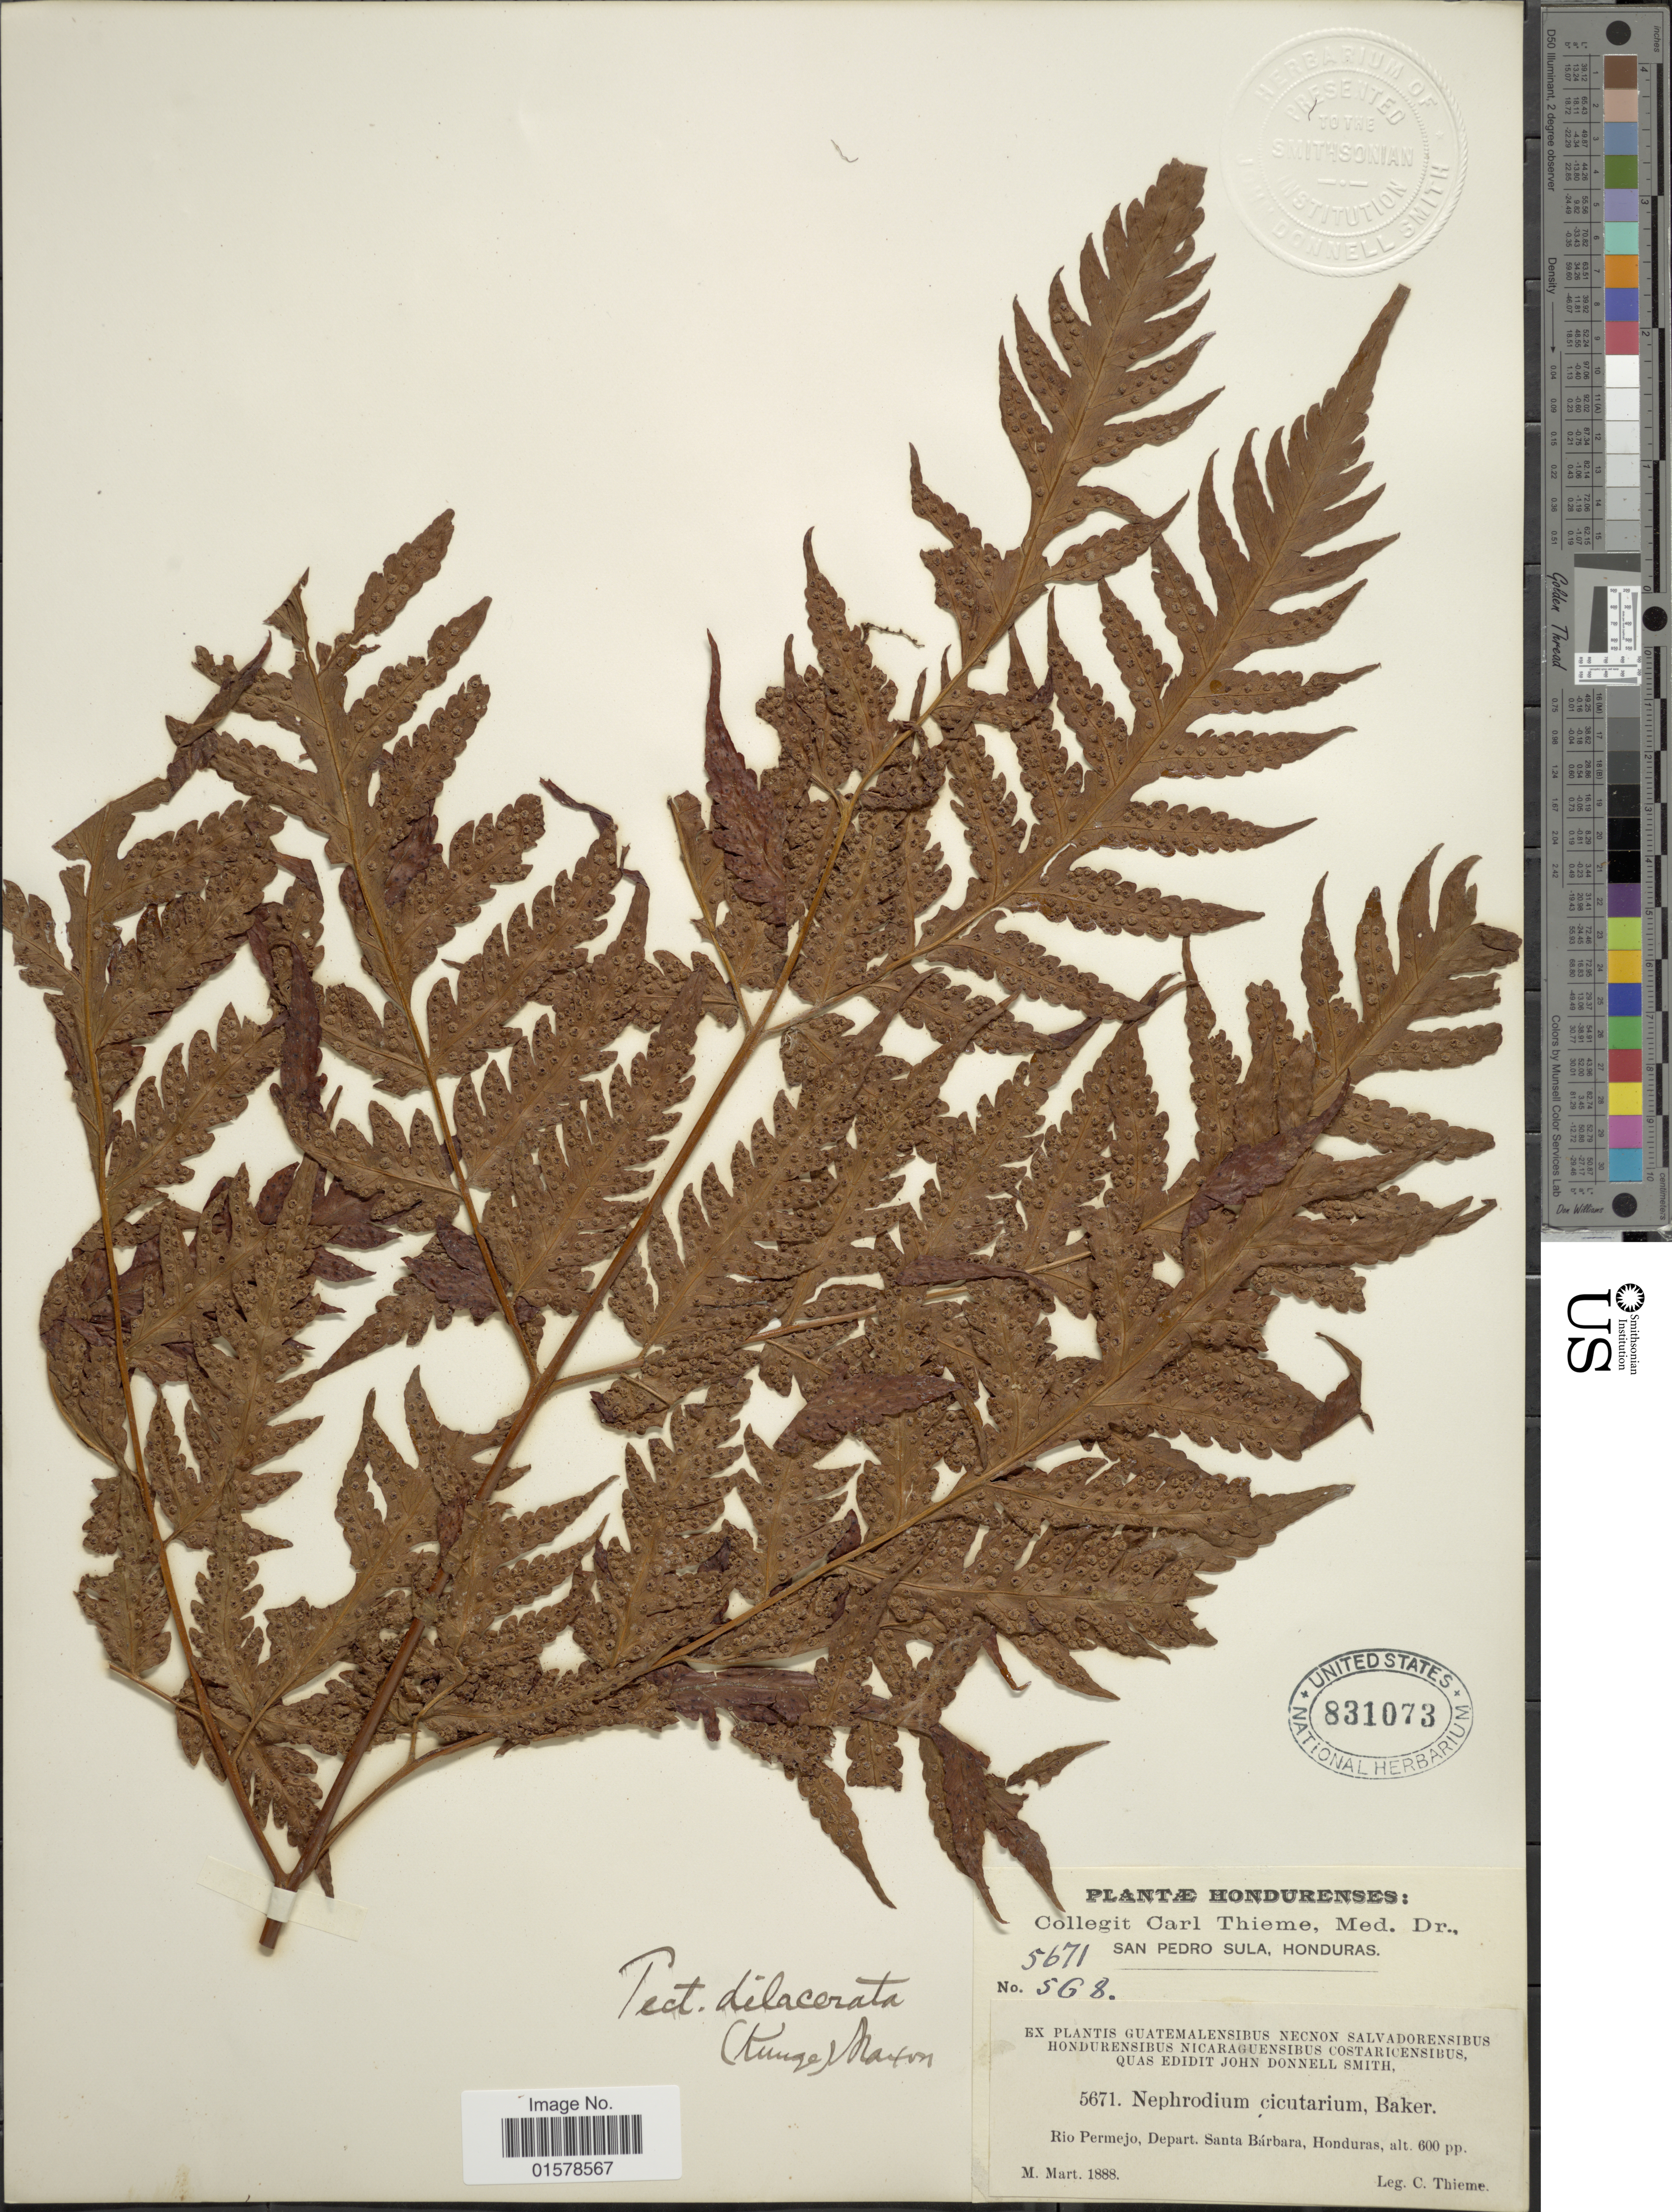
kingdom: Plantae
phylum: Tracheophyta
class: Polypodiopsida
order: Polypodiales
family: Tectariaceae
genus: Tectaria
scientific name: Tectaria mexicana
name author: (Fée) C.V. Morton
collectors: C. Thieme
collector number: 5671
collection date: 1888-03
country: Honduras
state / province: Santa Bárbara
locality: Rio Permejo, Department of Santa Barbara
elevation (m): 183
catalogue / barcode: US 831073